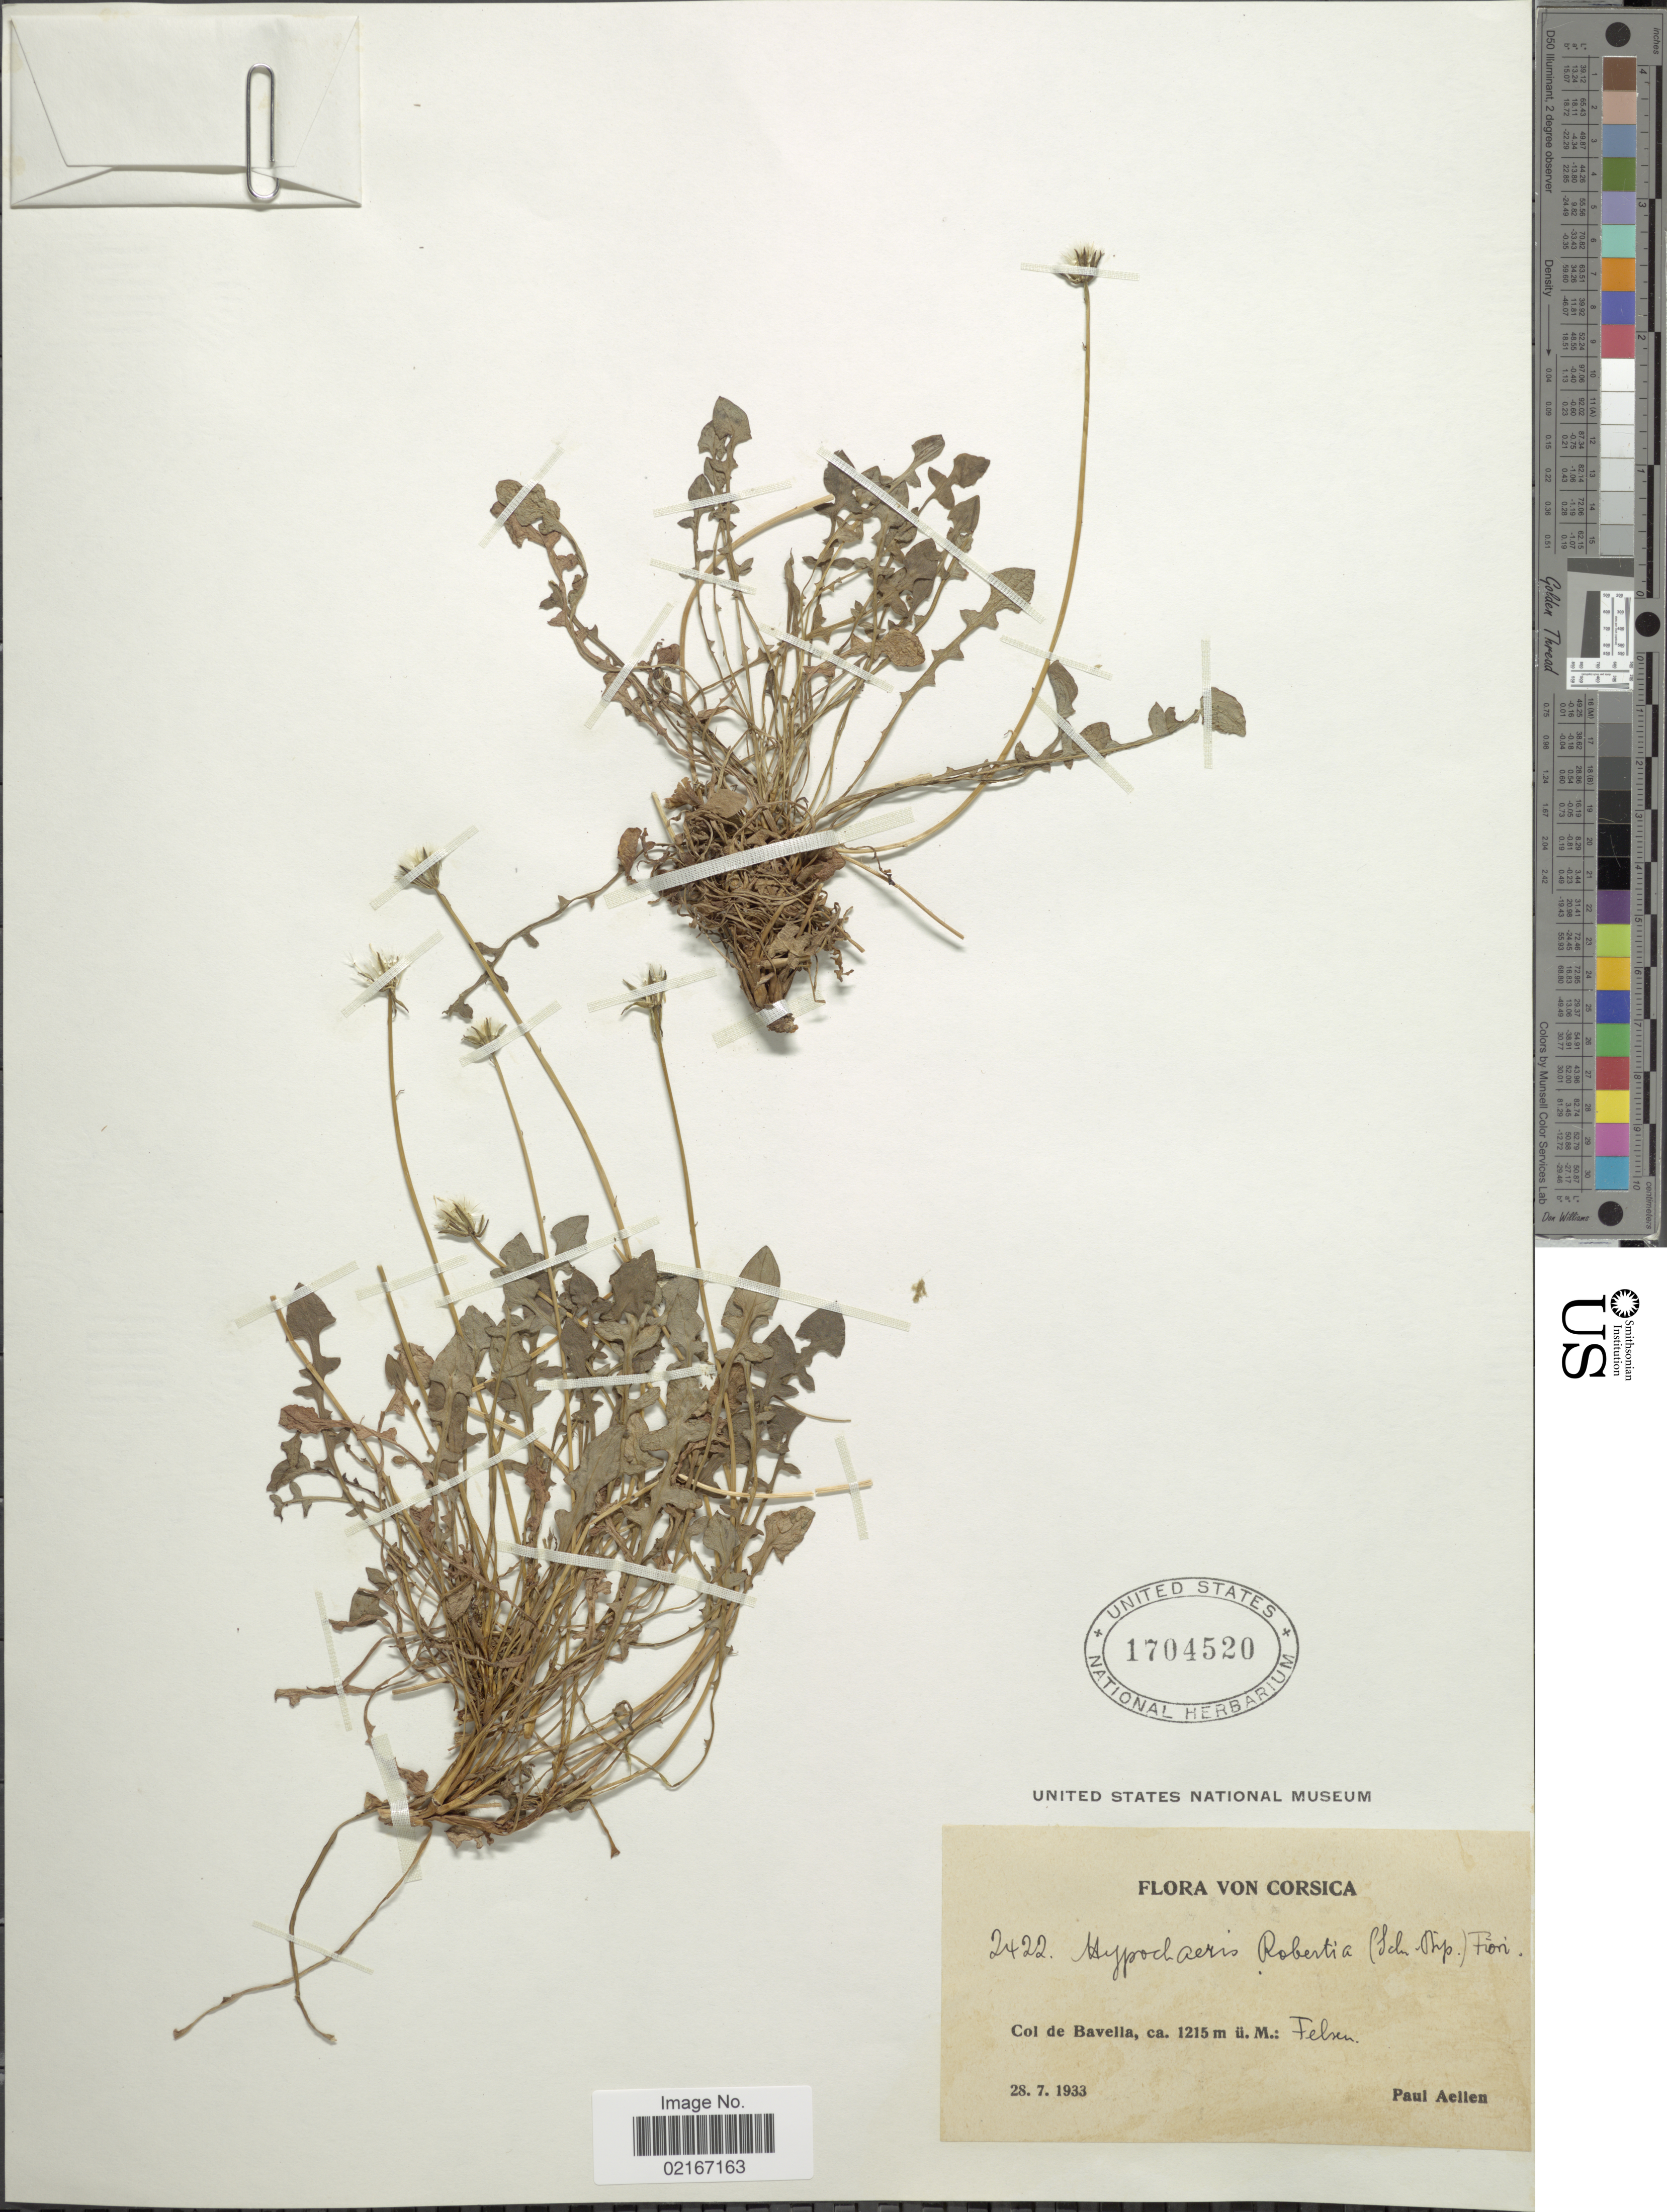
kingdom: Plantae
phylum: Tracheophyta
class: Magnoliopsida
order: Asterales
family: Asteraceae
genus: Hypochaeris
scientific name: Hypochaeris robertia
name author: (Sch. Bip.) Fiori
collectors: P. Aellen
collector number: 2422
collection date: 1933-07-28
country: France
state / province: Corsica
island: Corse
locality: Von Corsica, Col de Bavella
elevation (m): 1215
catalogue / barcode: US 1704520